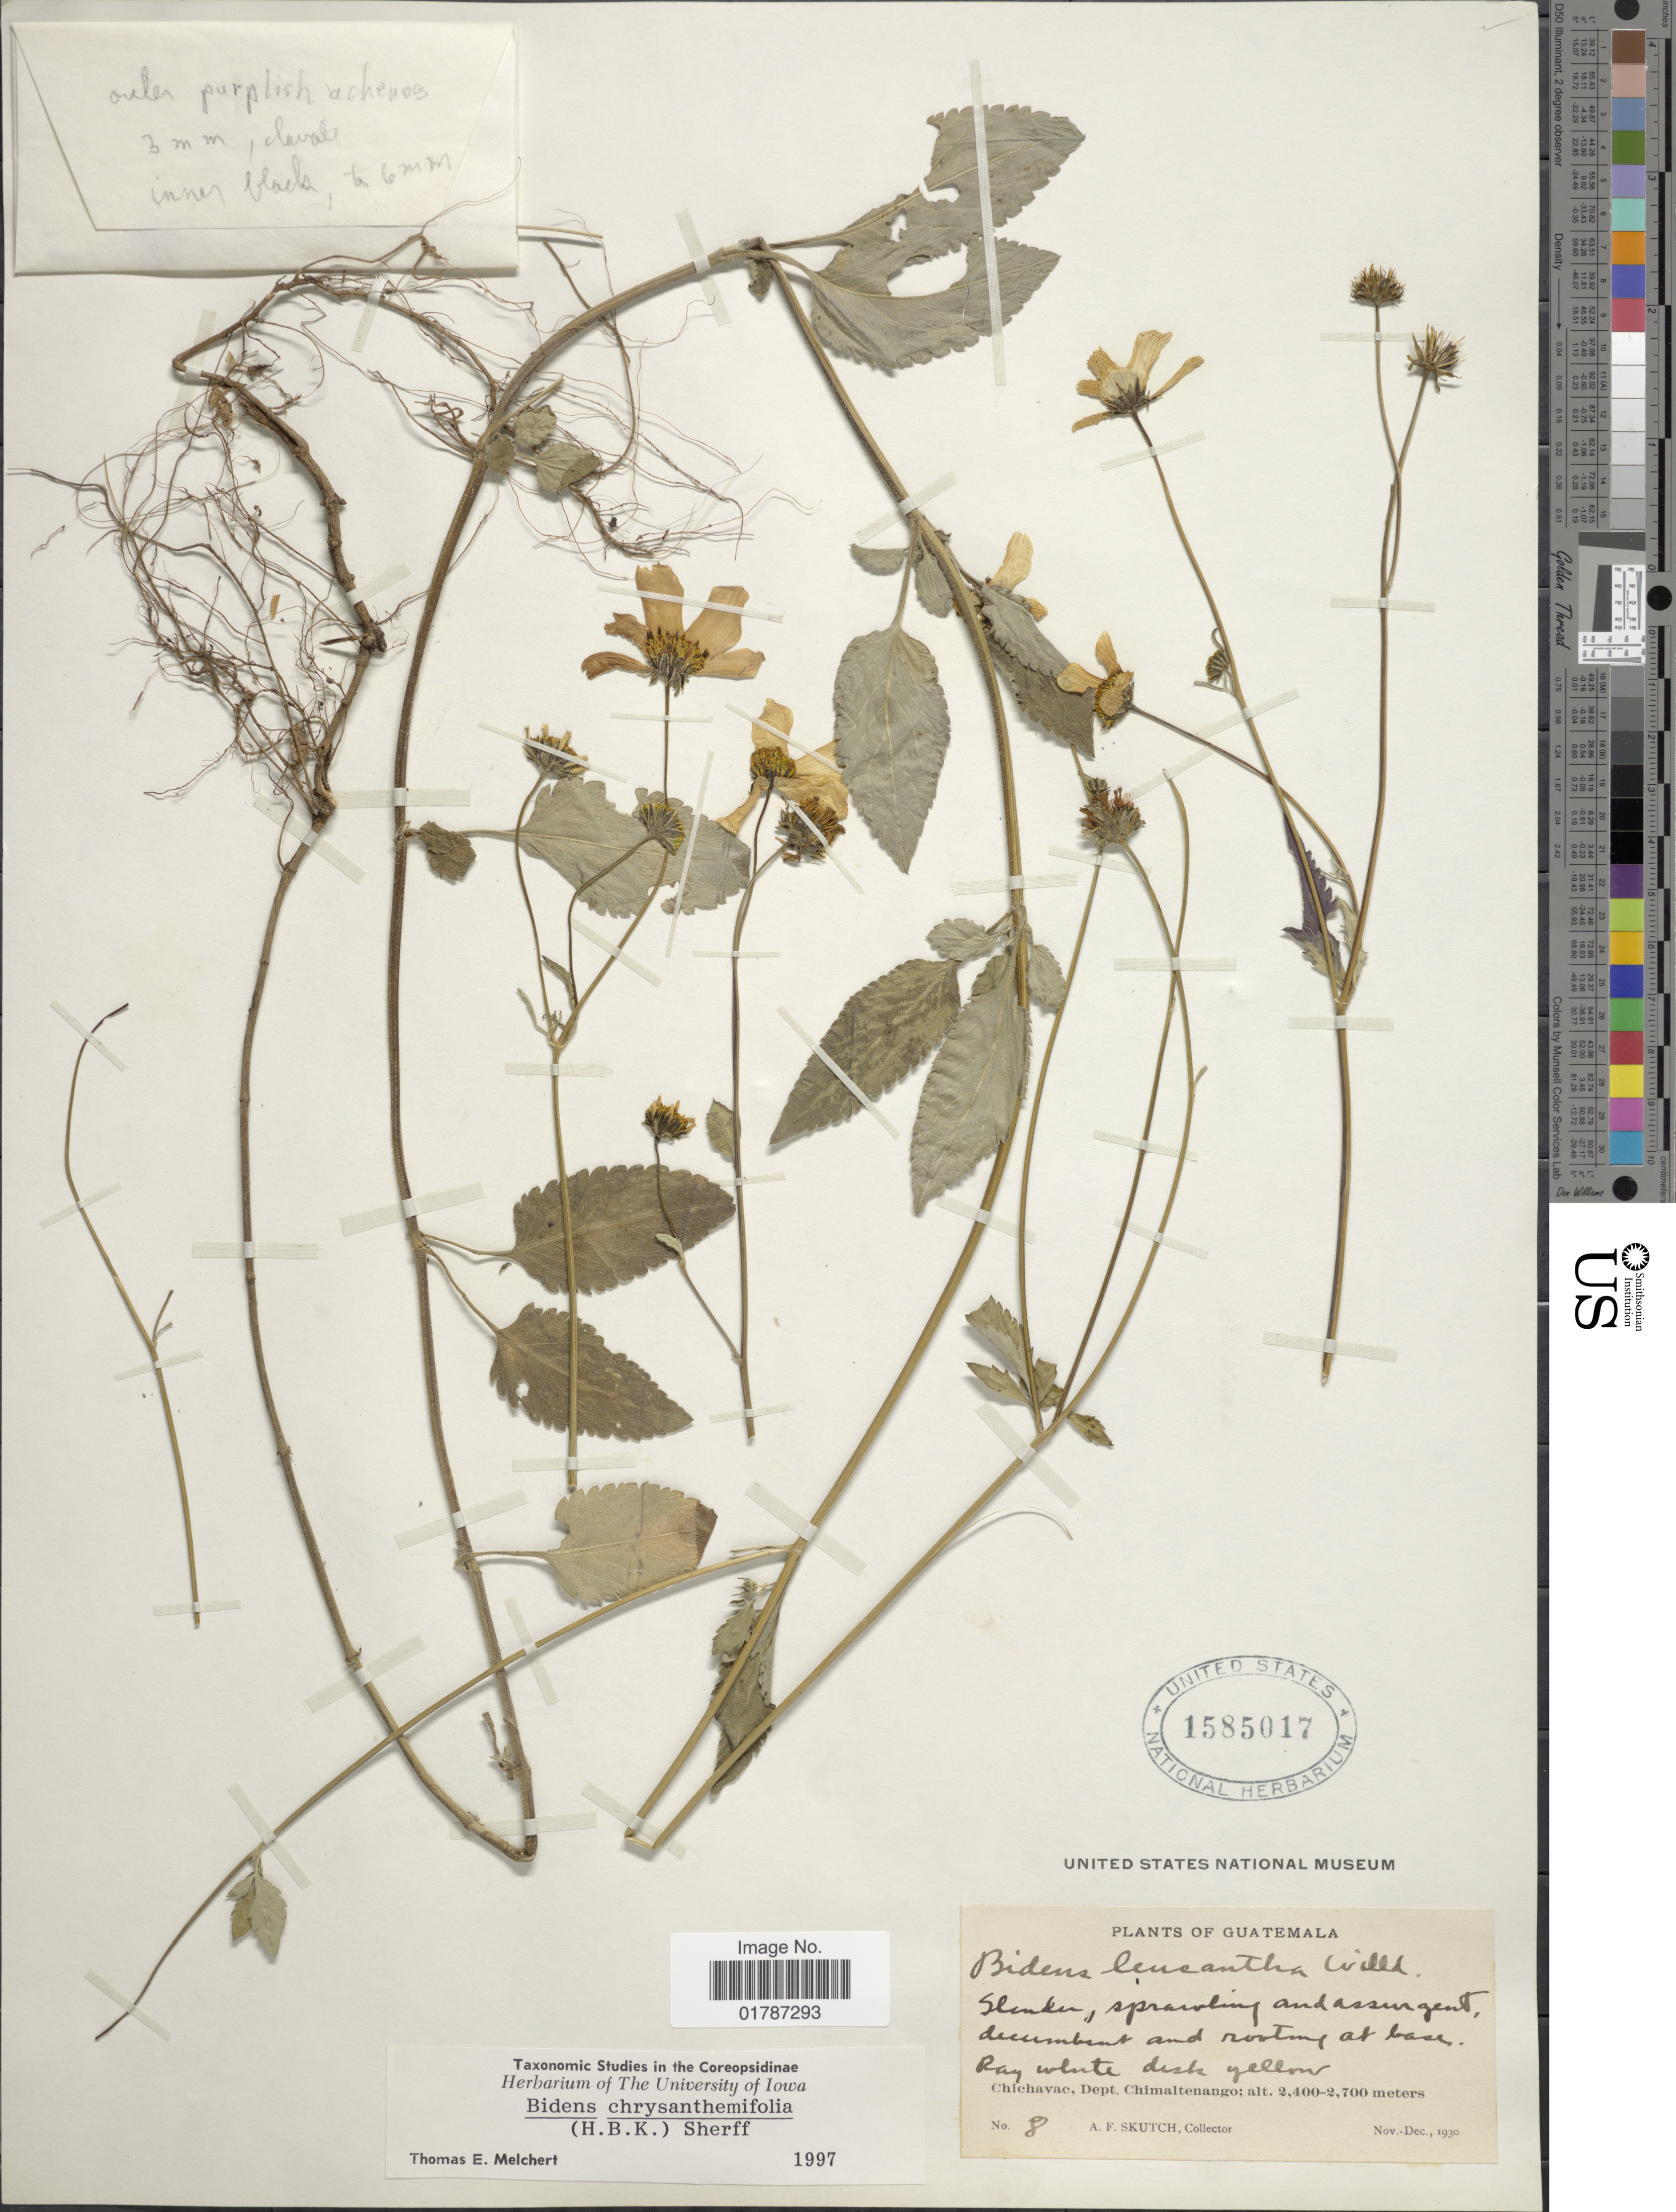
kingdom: Plantae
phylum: Tracheophyta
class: Magnoliopsida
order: Asterales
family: Asteraceae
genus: Bidens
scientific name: Bidens chrysanthemifolia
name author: (Kunth) Sherff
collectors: A. F. Skutch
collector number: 8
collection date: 1930-11/1930-12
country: Guatemala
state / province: Chimaltenango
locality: Chicchavac, Dept. Chimaltenango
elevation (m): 2400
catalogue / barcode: US 1585017